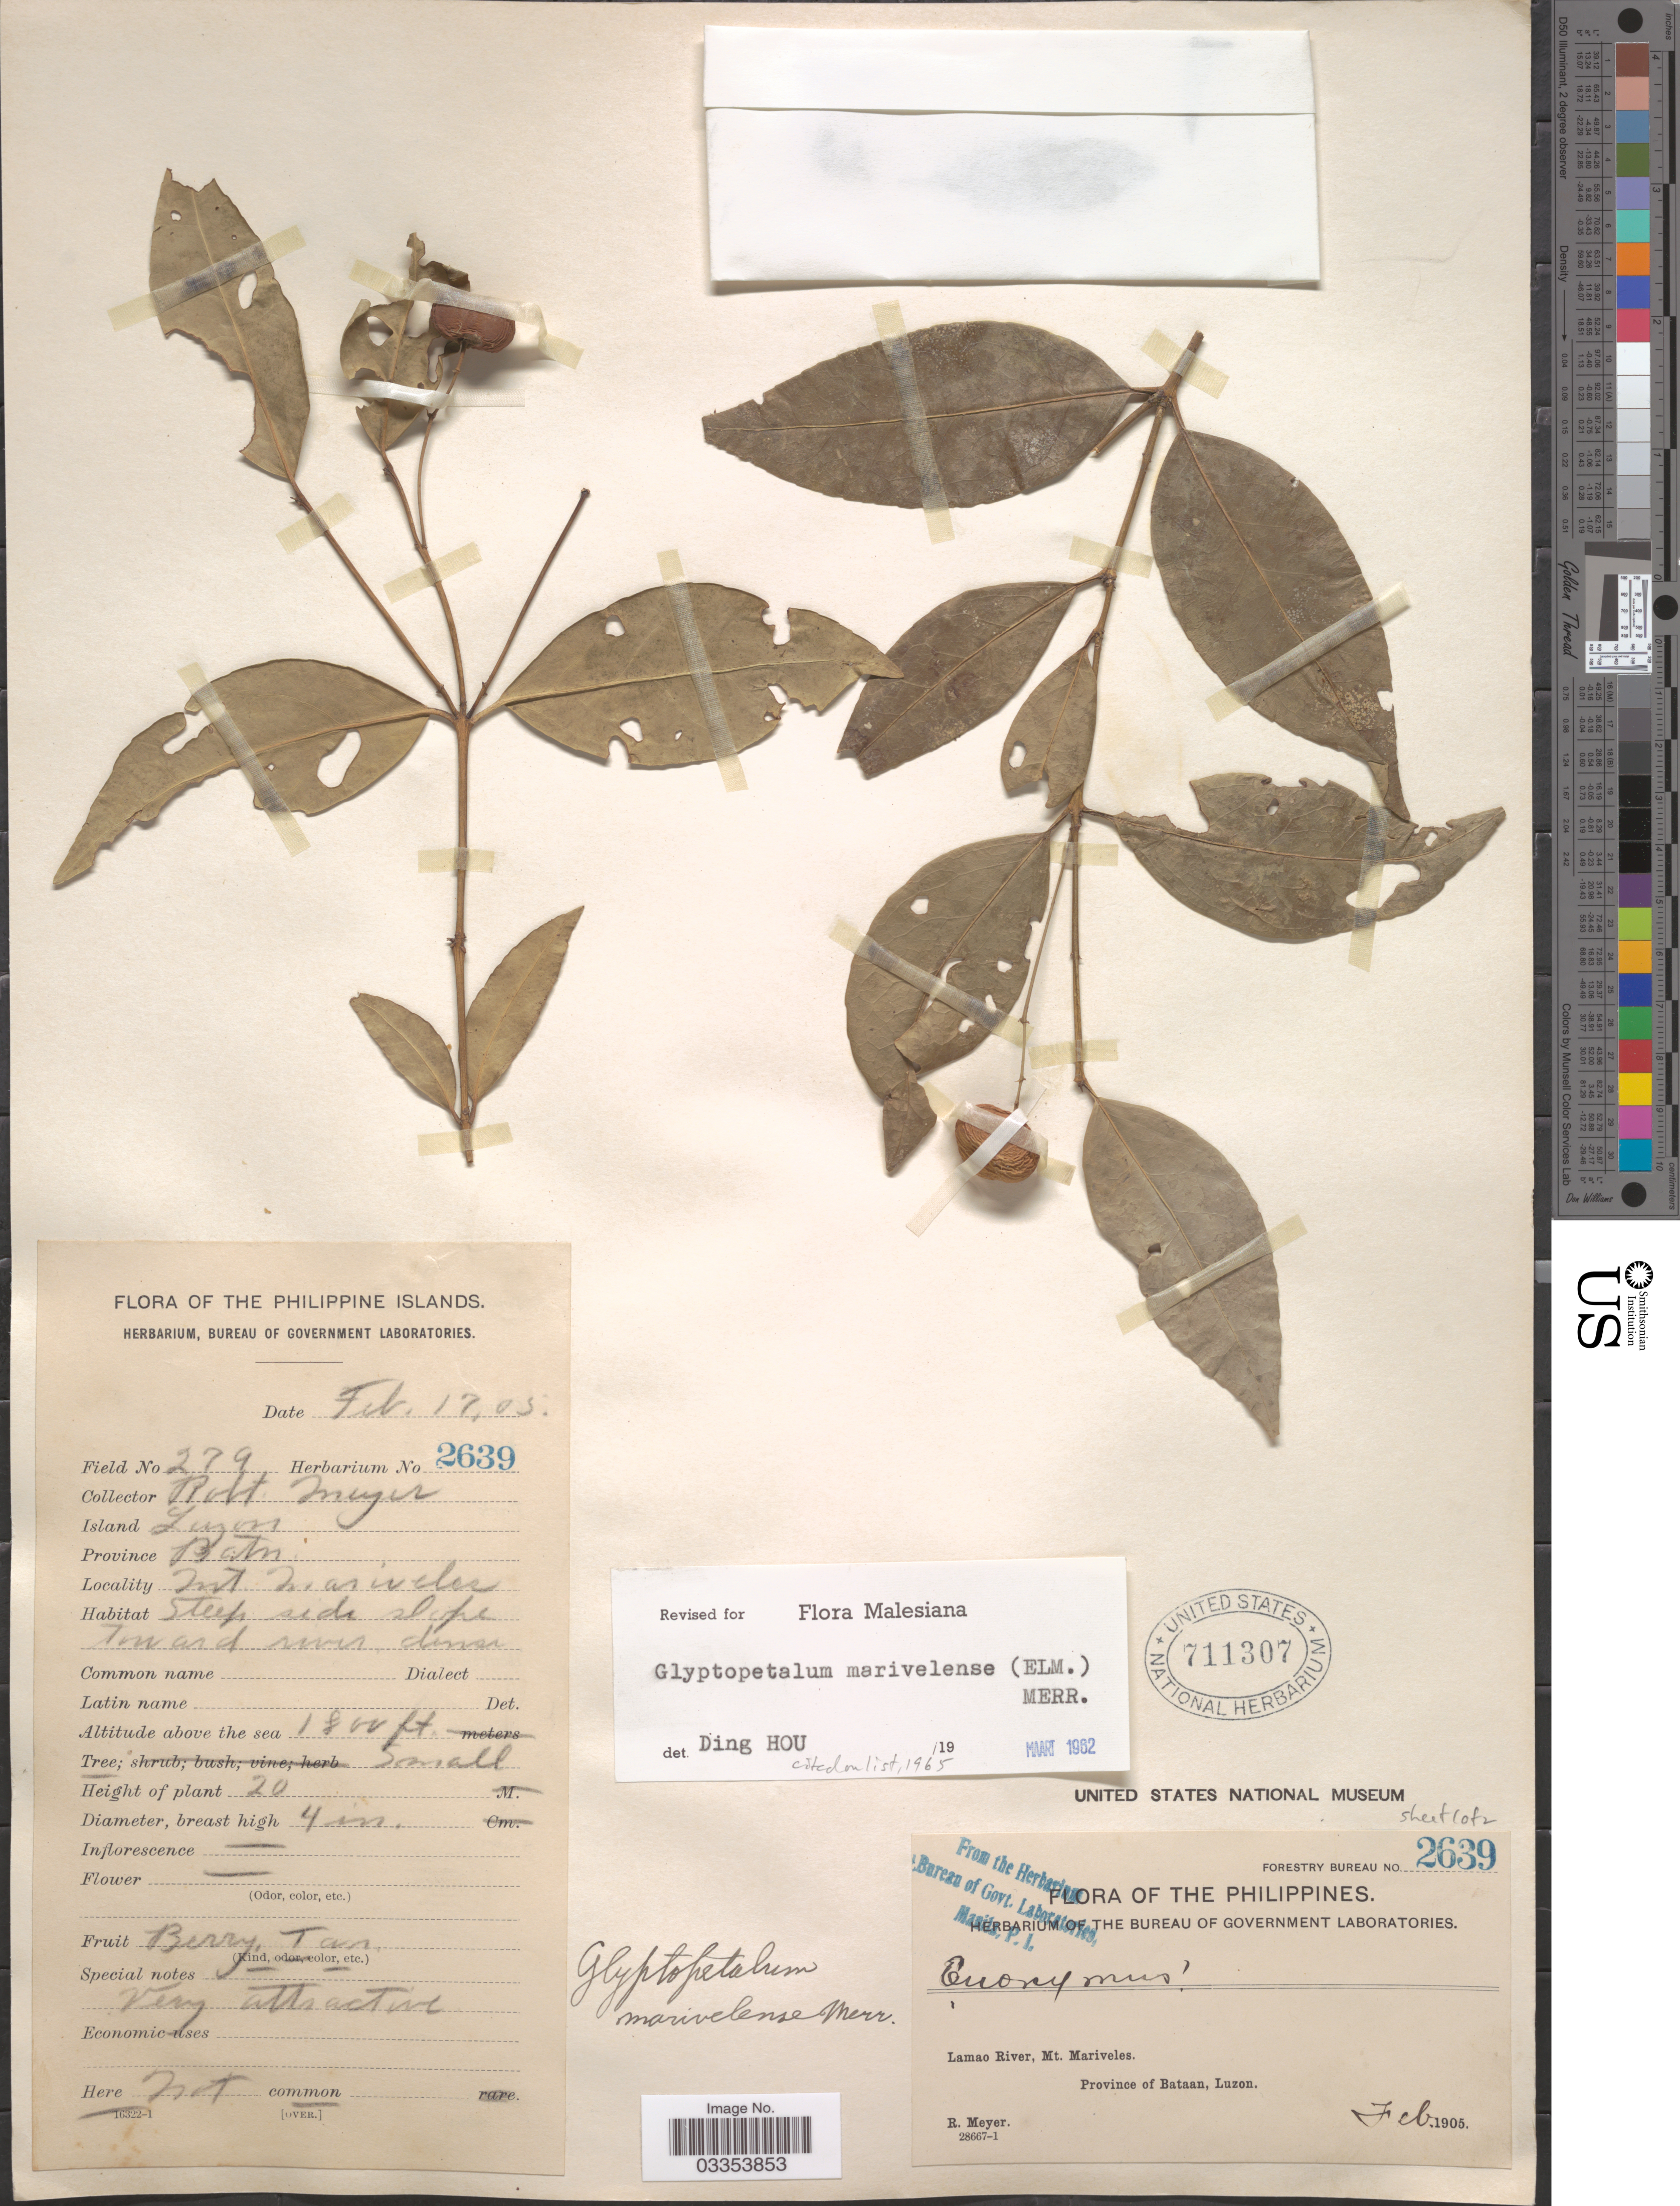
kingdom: Plantae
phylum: Tracheophyta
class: Magnoliopsida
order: Celastrales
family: Celastraceae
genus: Glyptopetalum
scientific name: Glyptopetalum marivelense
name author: Merr.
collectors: R. Meyer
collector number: Forestry Bureau 2639/279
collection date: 1905-02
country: Philippines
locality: Lamao River, Mt. Mariveles. Province of Bataan, Luzon.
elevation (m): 549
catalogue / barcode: US 711307